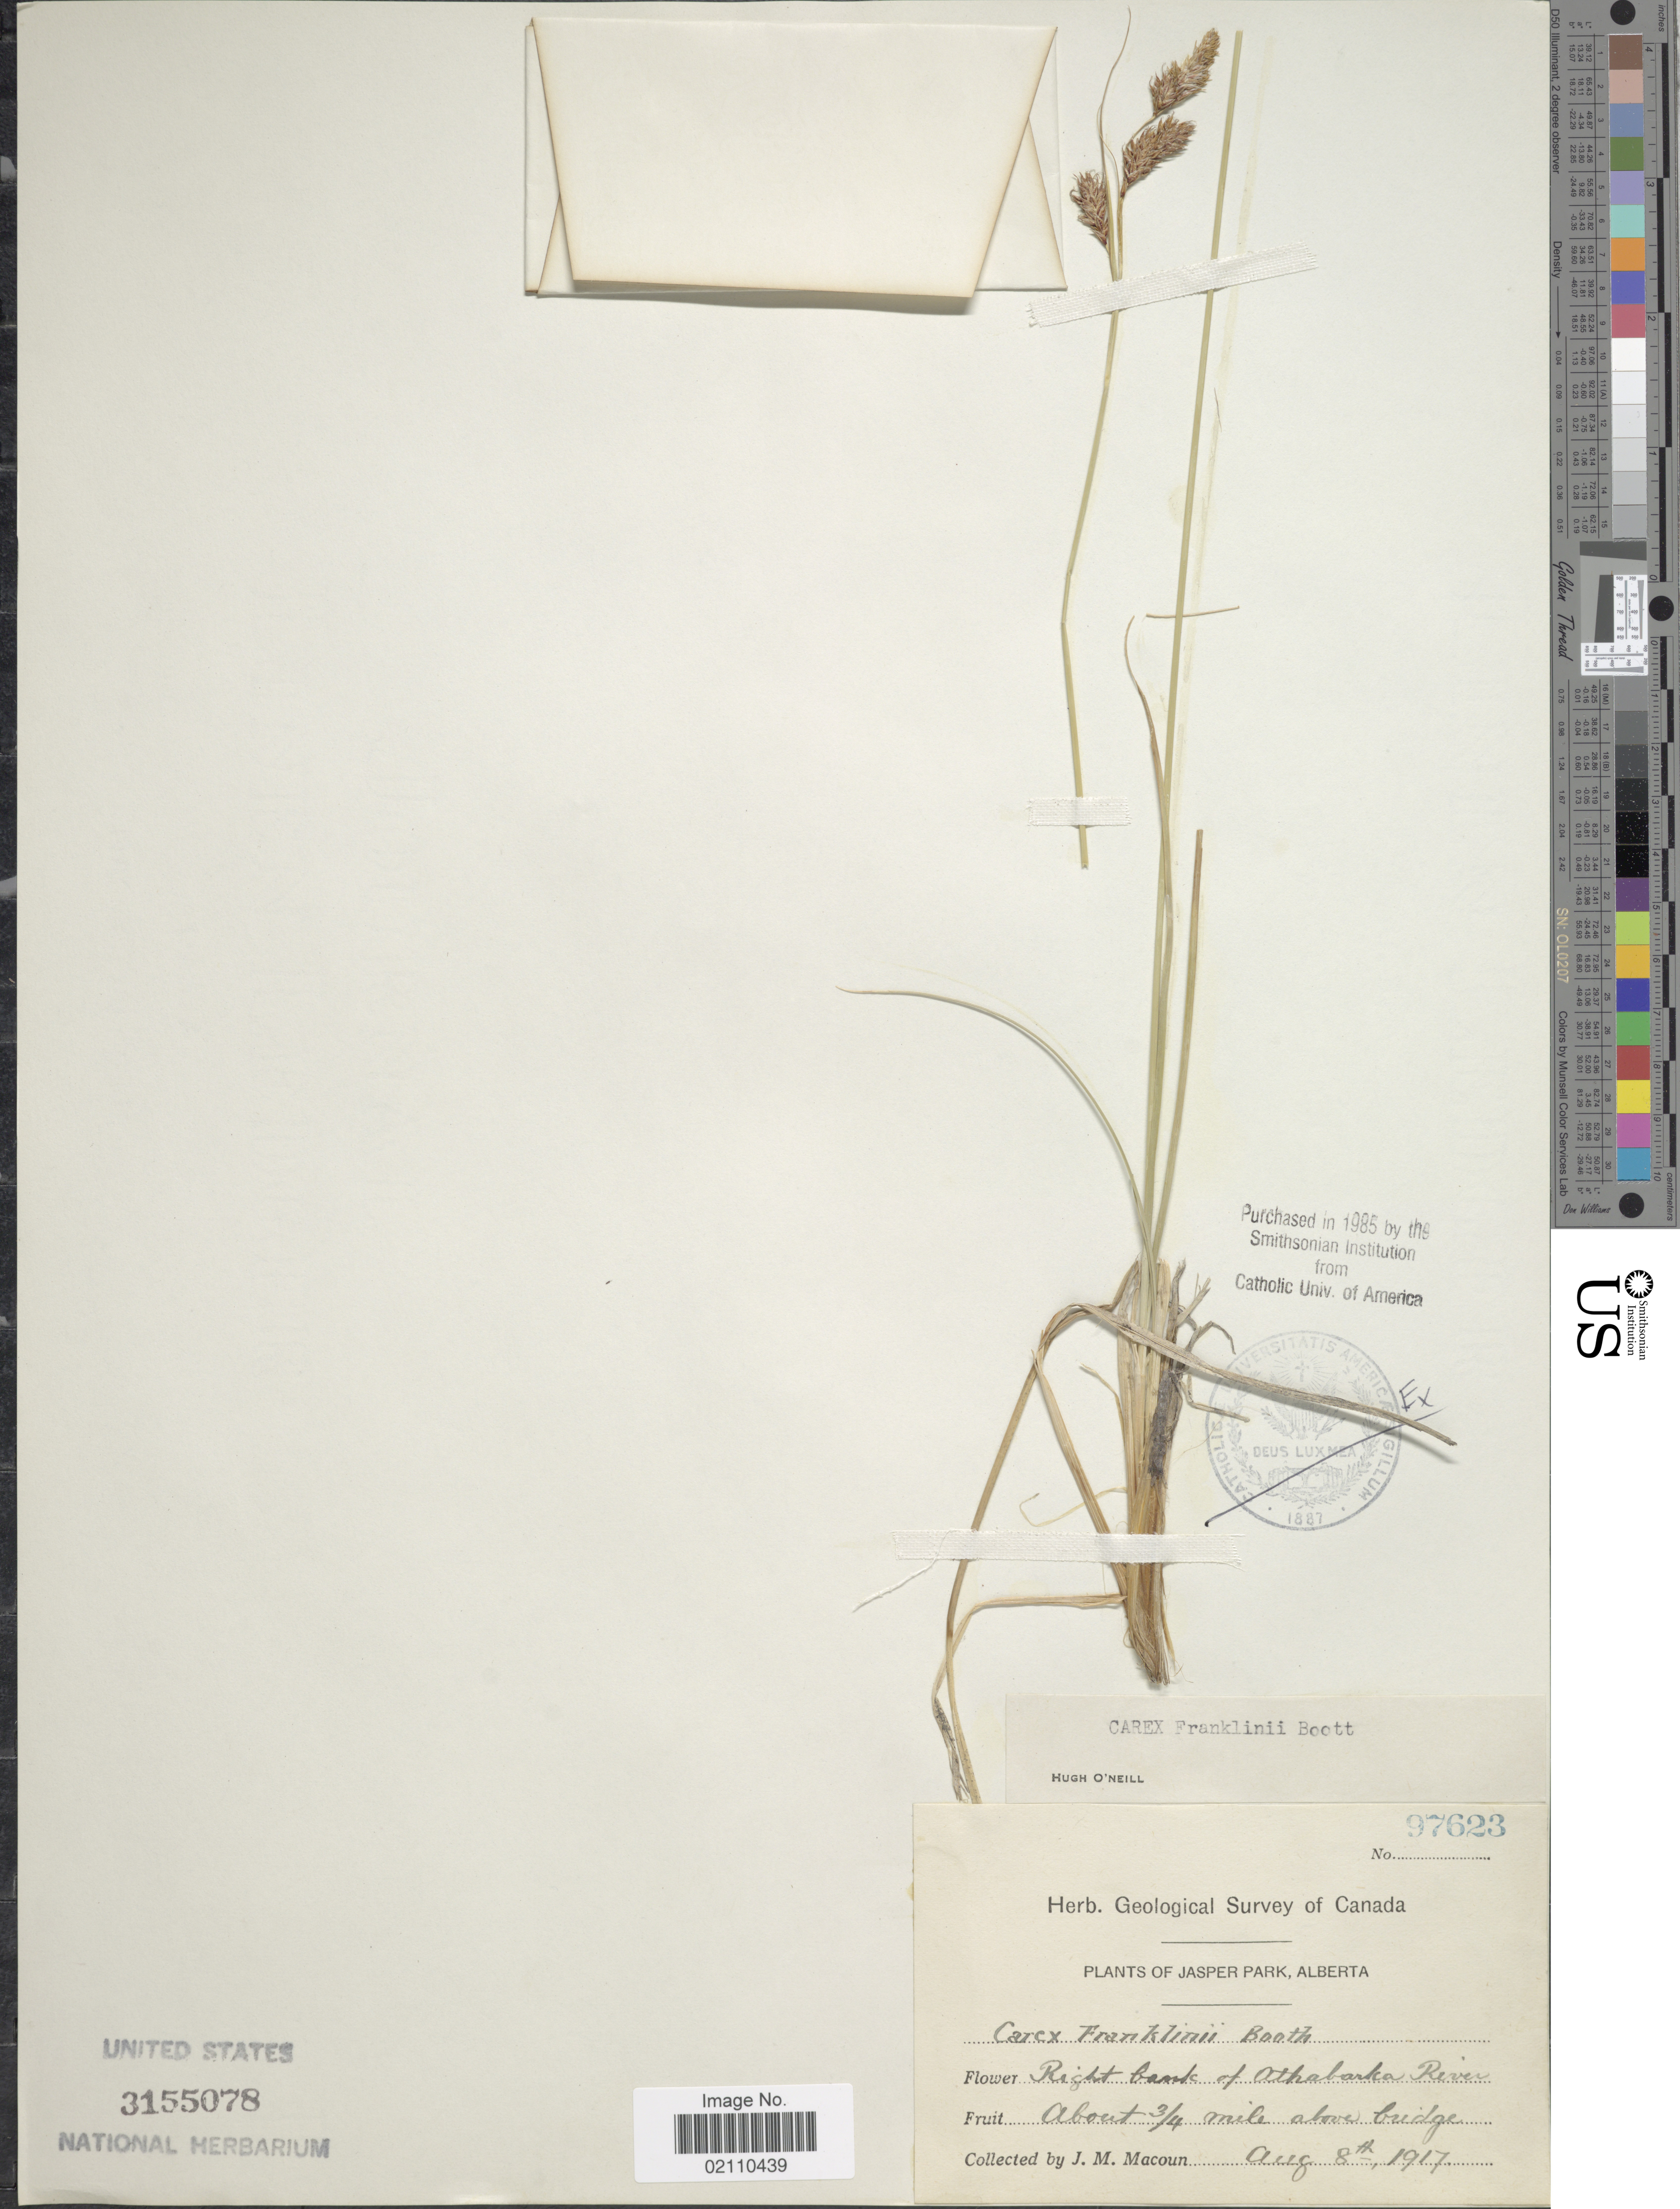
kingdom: Plantae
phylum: Tracheophyta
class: Liliopsida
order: Poales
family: Cyperaceae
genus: Carex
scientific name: Carex petricosa var. petricosa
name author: Dewey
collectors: J. M. Macoun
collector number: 97623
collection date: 1917-08-08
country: Canada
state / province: Alberta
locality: Right bank of Athabaska River About 3/4 mile above bridge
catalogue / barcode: US 3155078